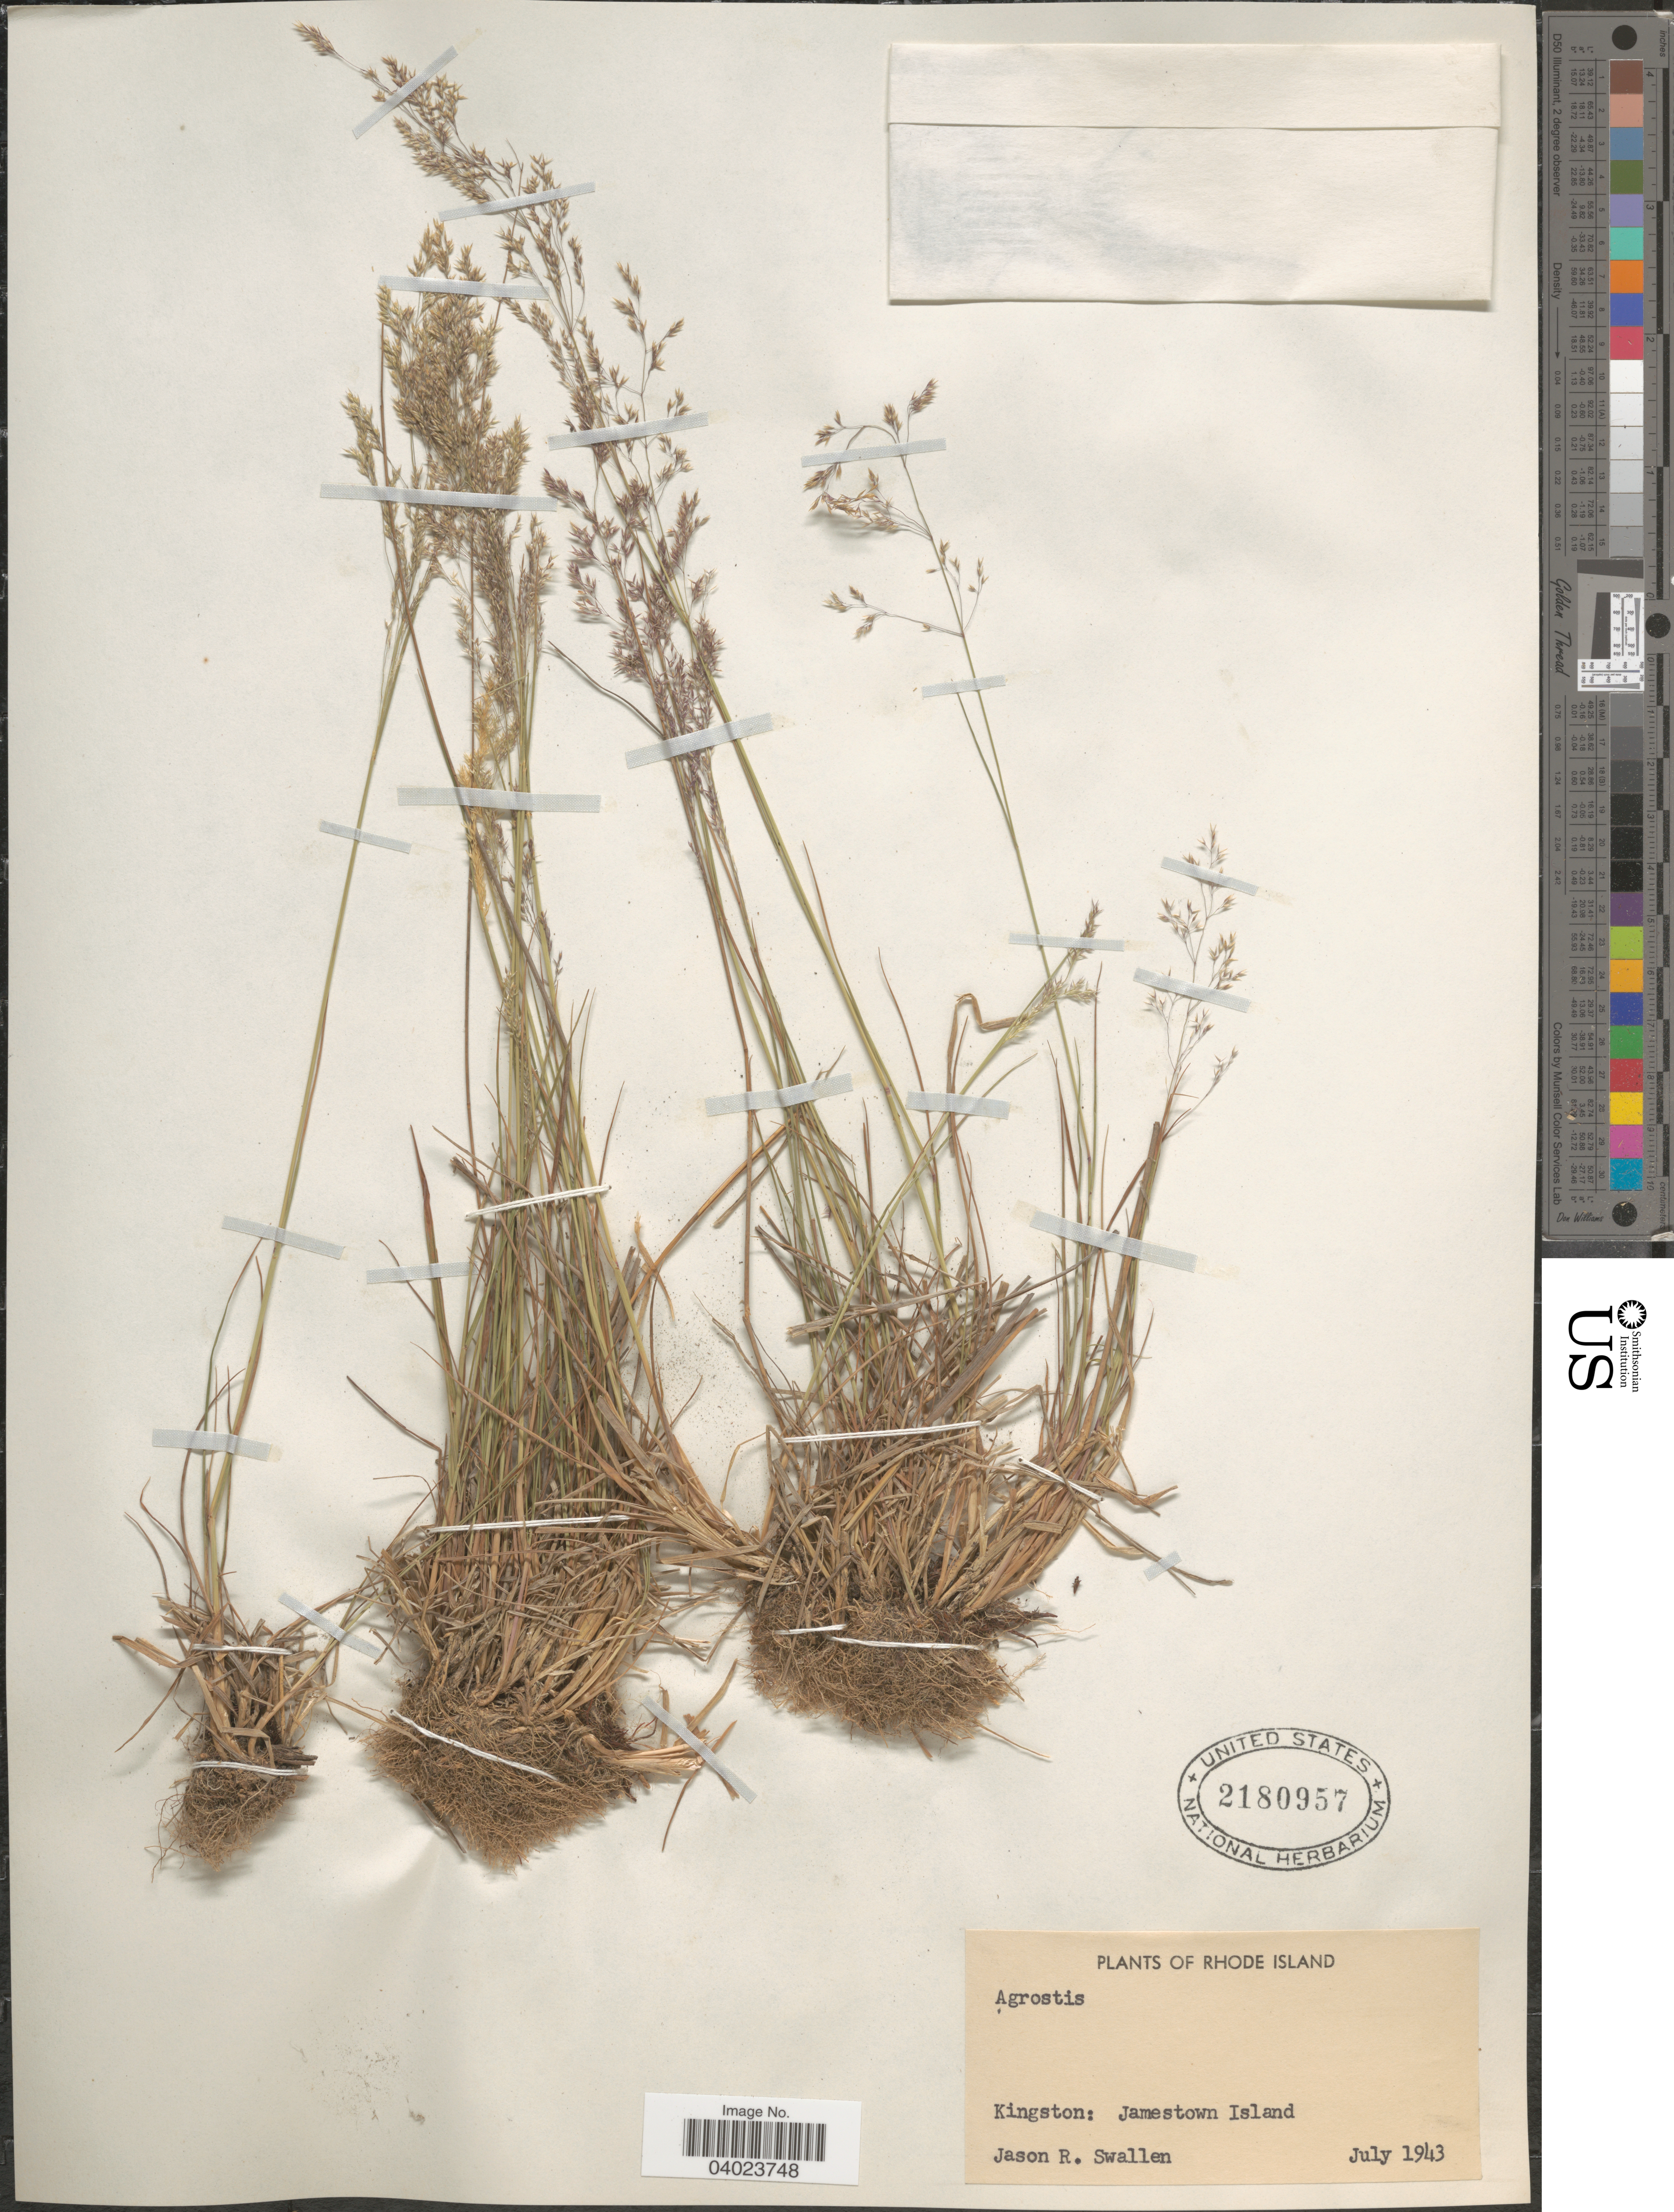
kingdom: Plantae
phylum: Tracheophyta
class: Liliopsida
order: Poales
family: Poaceae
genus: Agrostis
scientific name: Agrostis sp.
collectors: J. R. Swallen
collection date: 1943-07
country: United States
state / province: Rhode Island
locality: Kingston: Jamestown Island.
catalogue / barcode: US 2180957